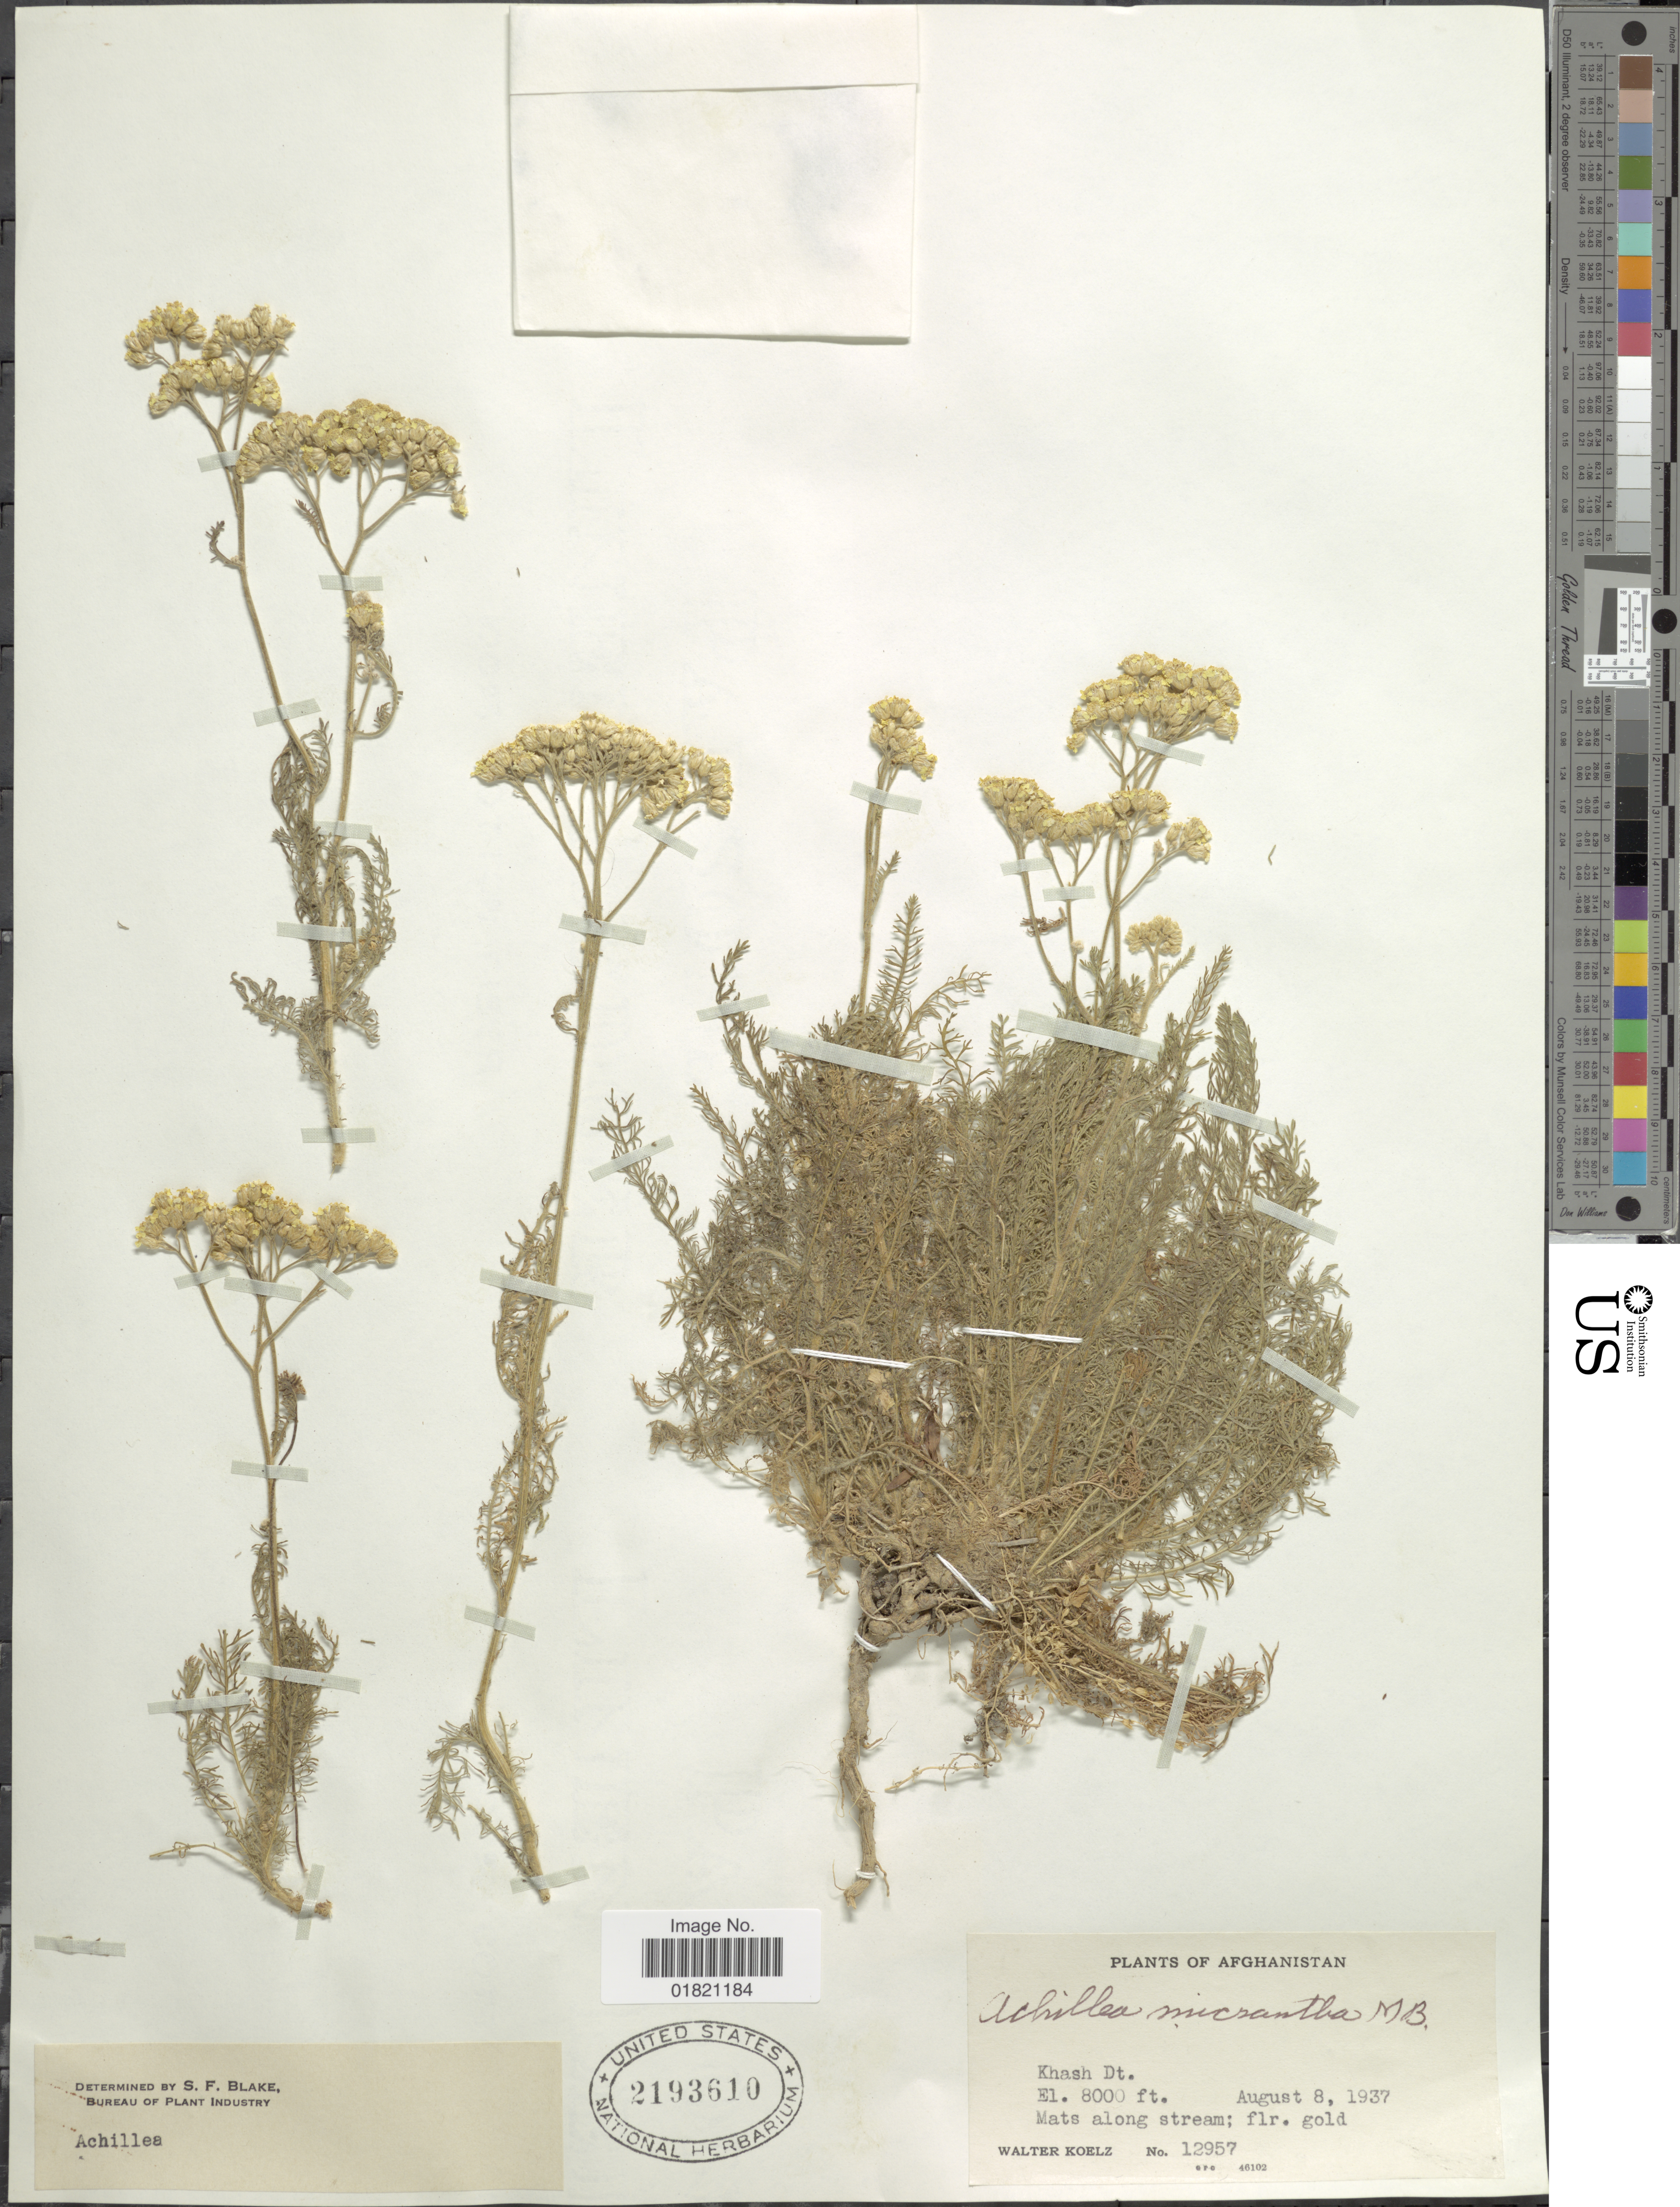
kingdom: Plantae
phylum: Tracheophyta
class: Magnoliopsida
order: Asterales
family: Asteraceae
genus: Achillea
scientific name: Achillea micrantha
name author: M. Bieb.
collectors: W. N. Koelz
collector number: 12957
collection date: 1937-08-08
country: Afghanistan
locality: Khash Dt.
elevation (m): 2438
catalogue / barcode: US 2193610